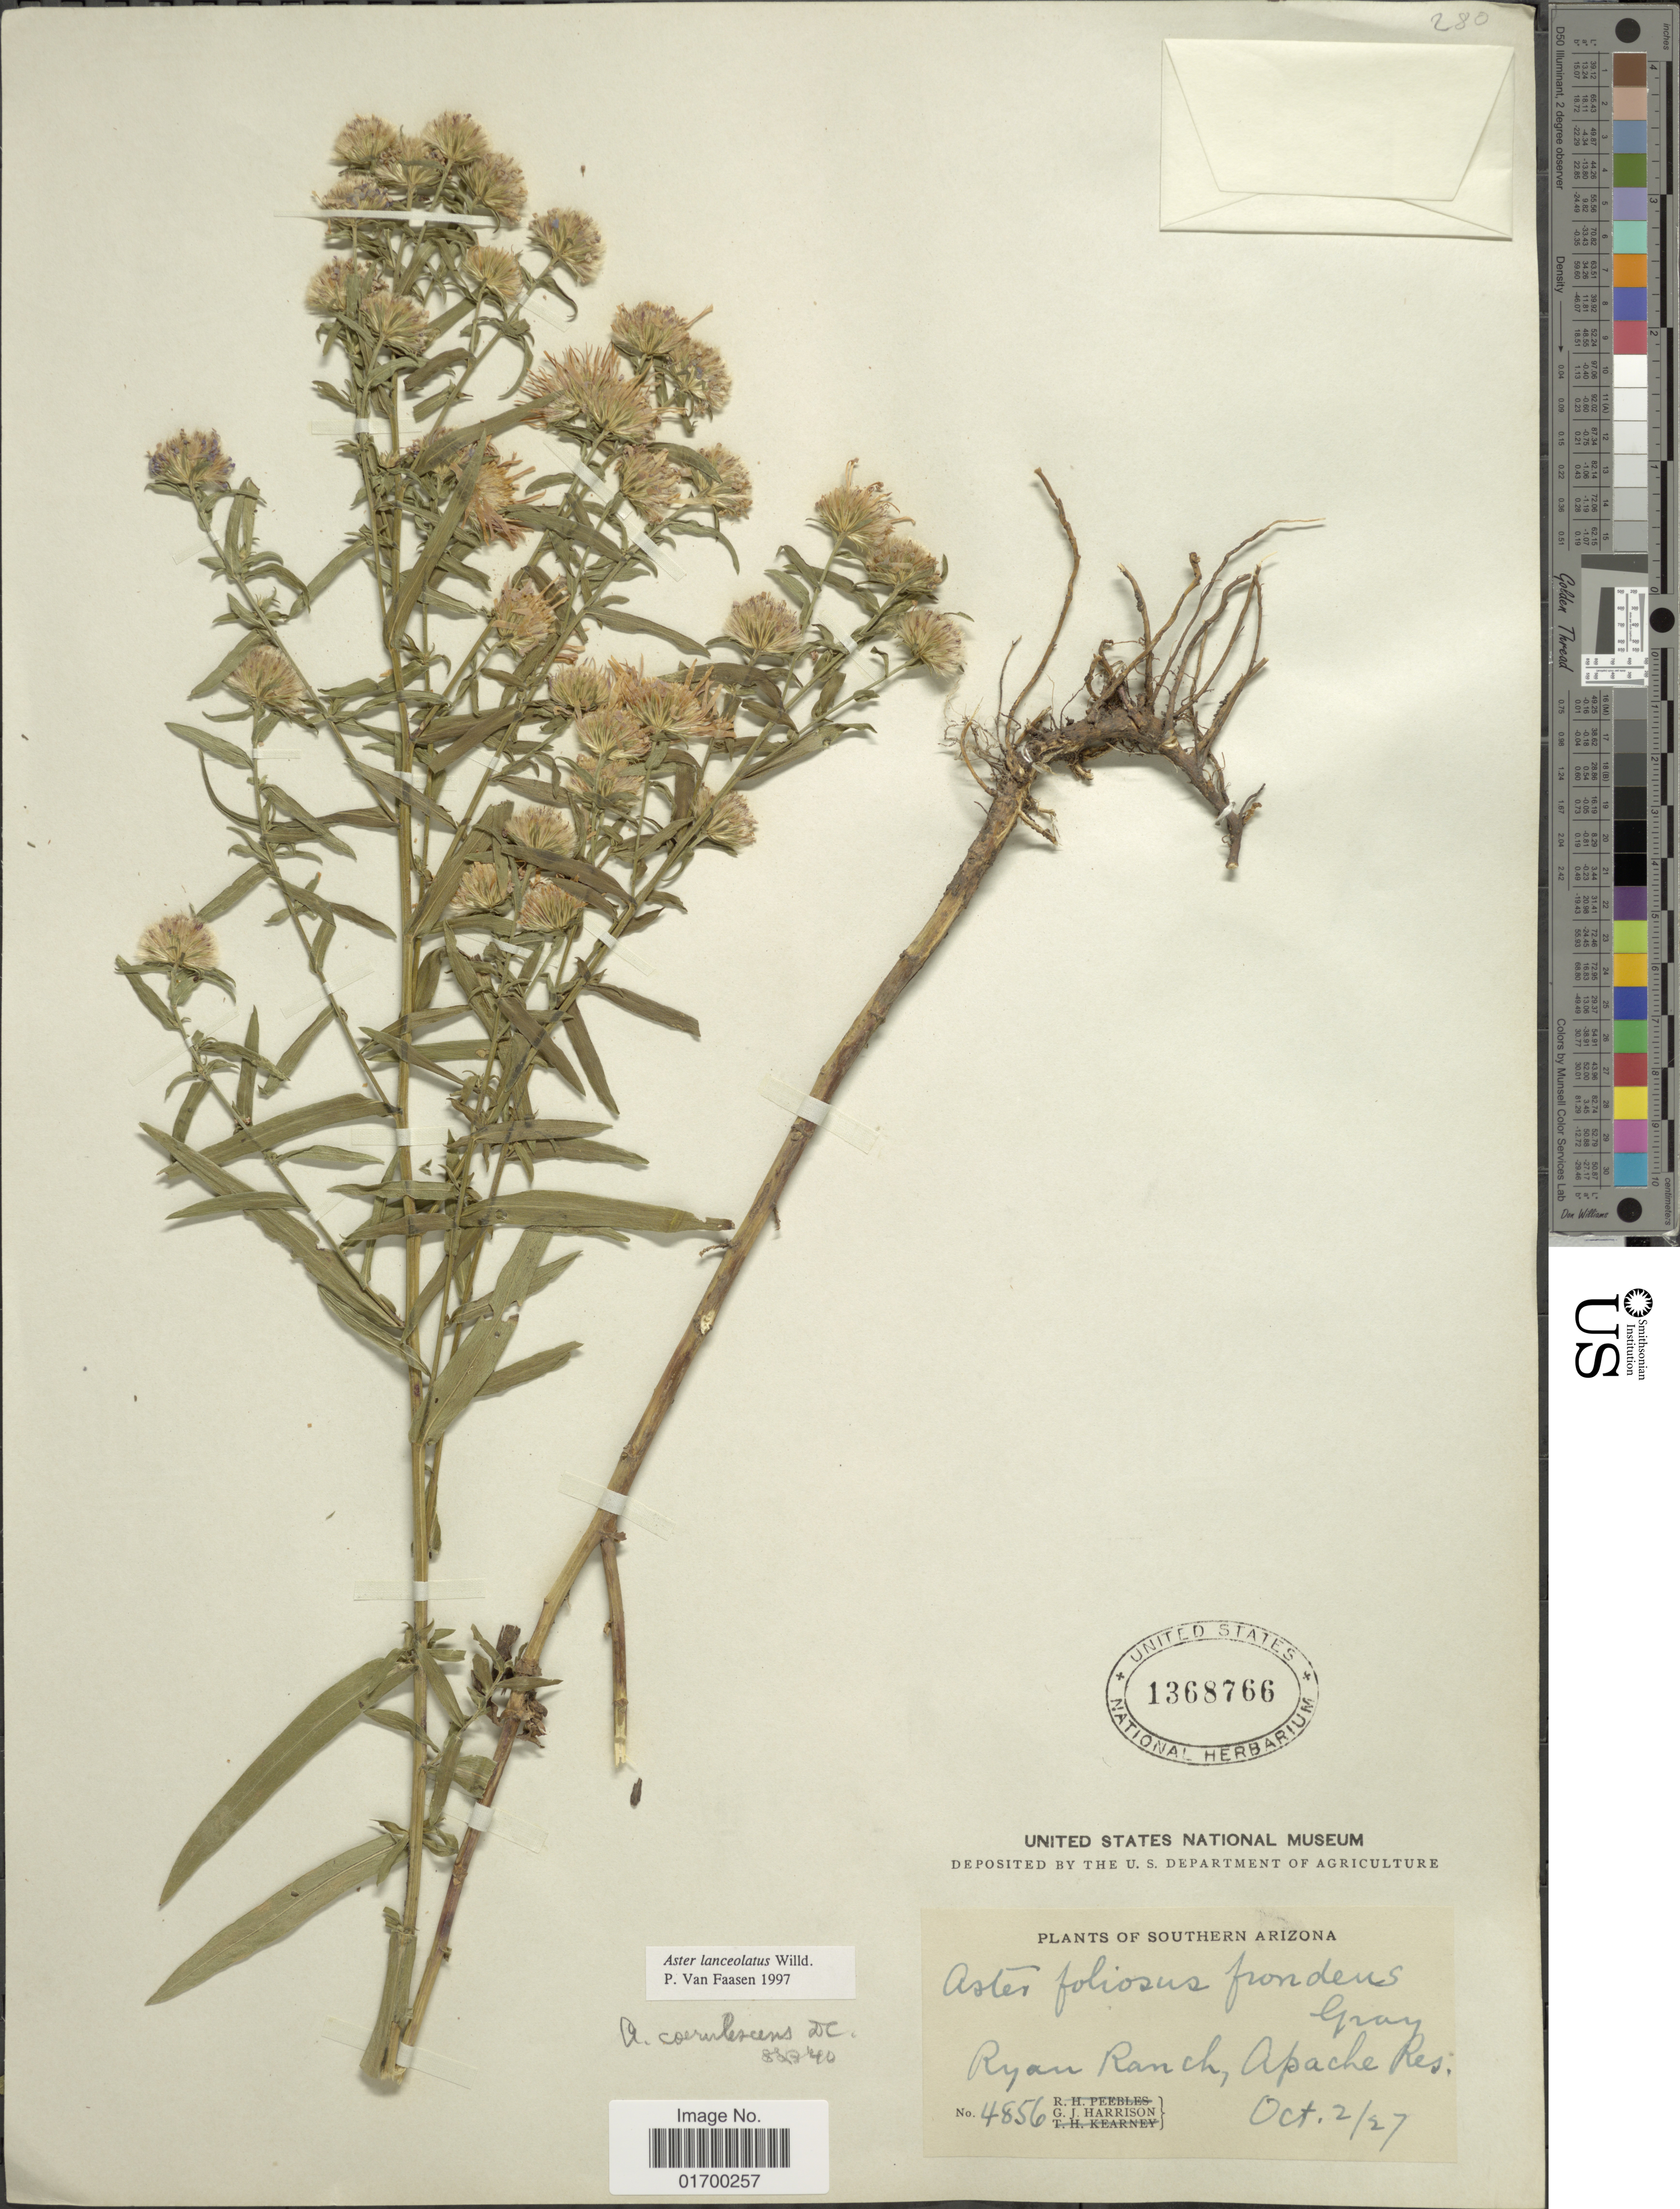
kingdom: Plantae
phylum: Tracheophyta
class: Magnoliopsida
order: Asterales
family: Asteraceae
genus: Symphyotrichum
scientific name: Symphyotrichum lanceolatum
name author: (Willd.) G.L. Nesom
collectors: G. J. Harrison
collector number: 4856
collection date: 1927-10-02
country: United States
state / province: Arizona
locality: Southern Arizona, Ryan Ranch, Apache Res.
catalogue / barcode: US 1368766